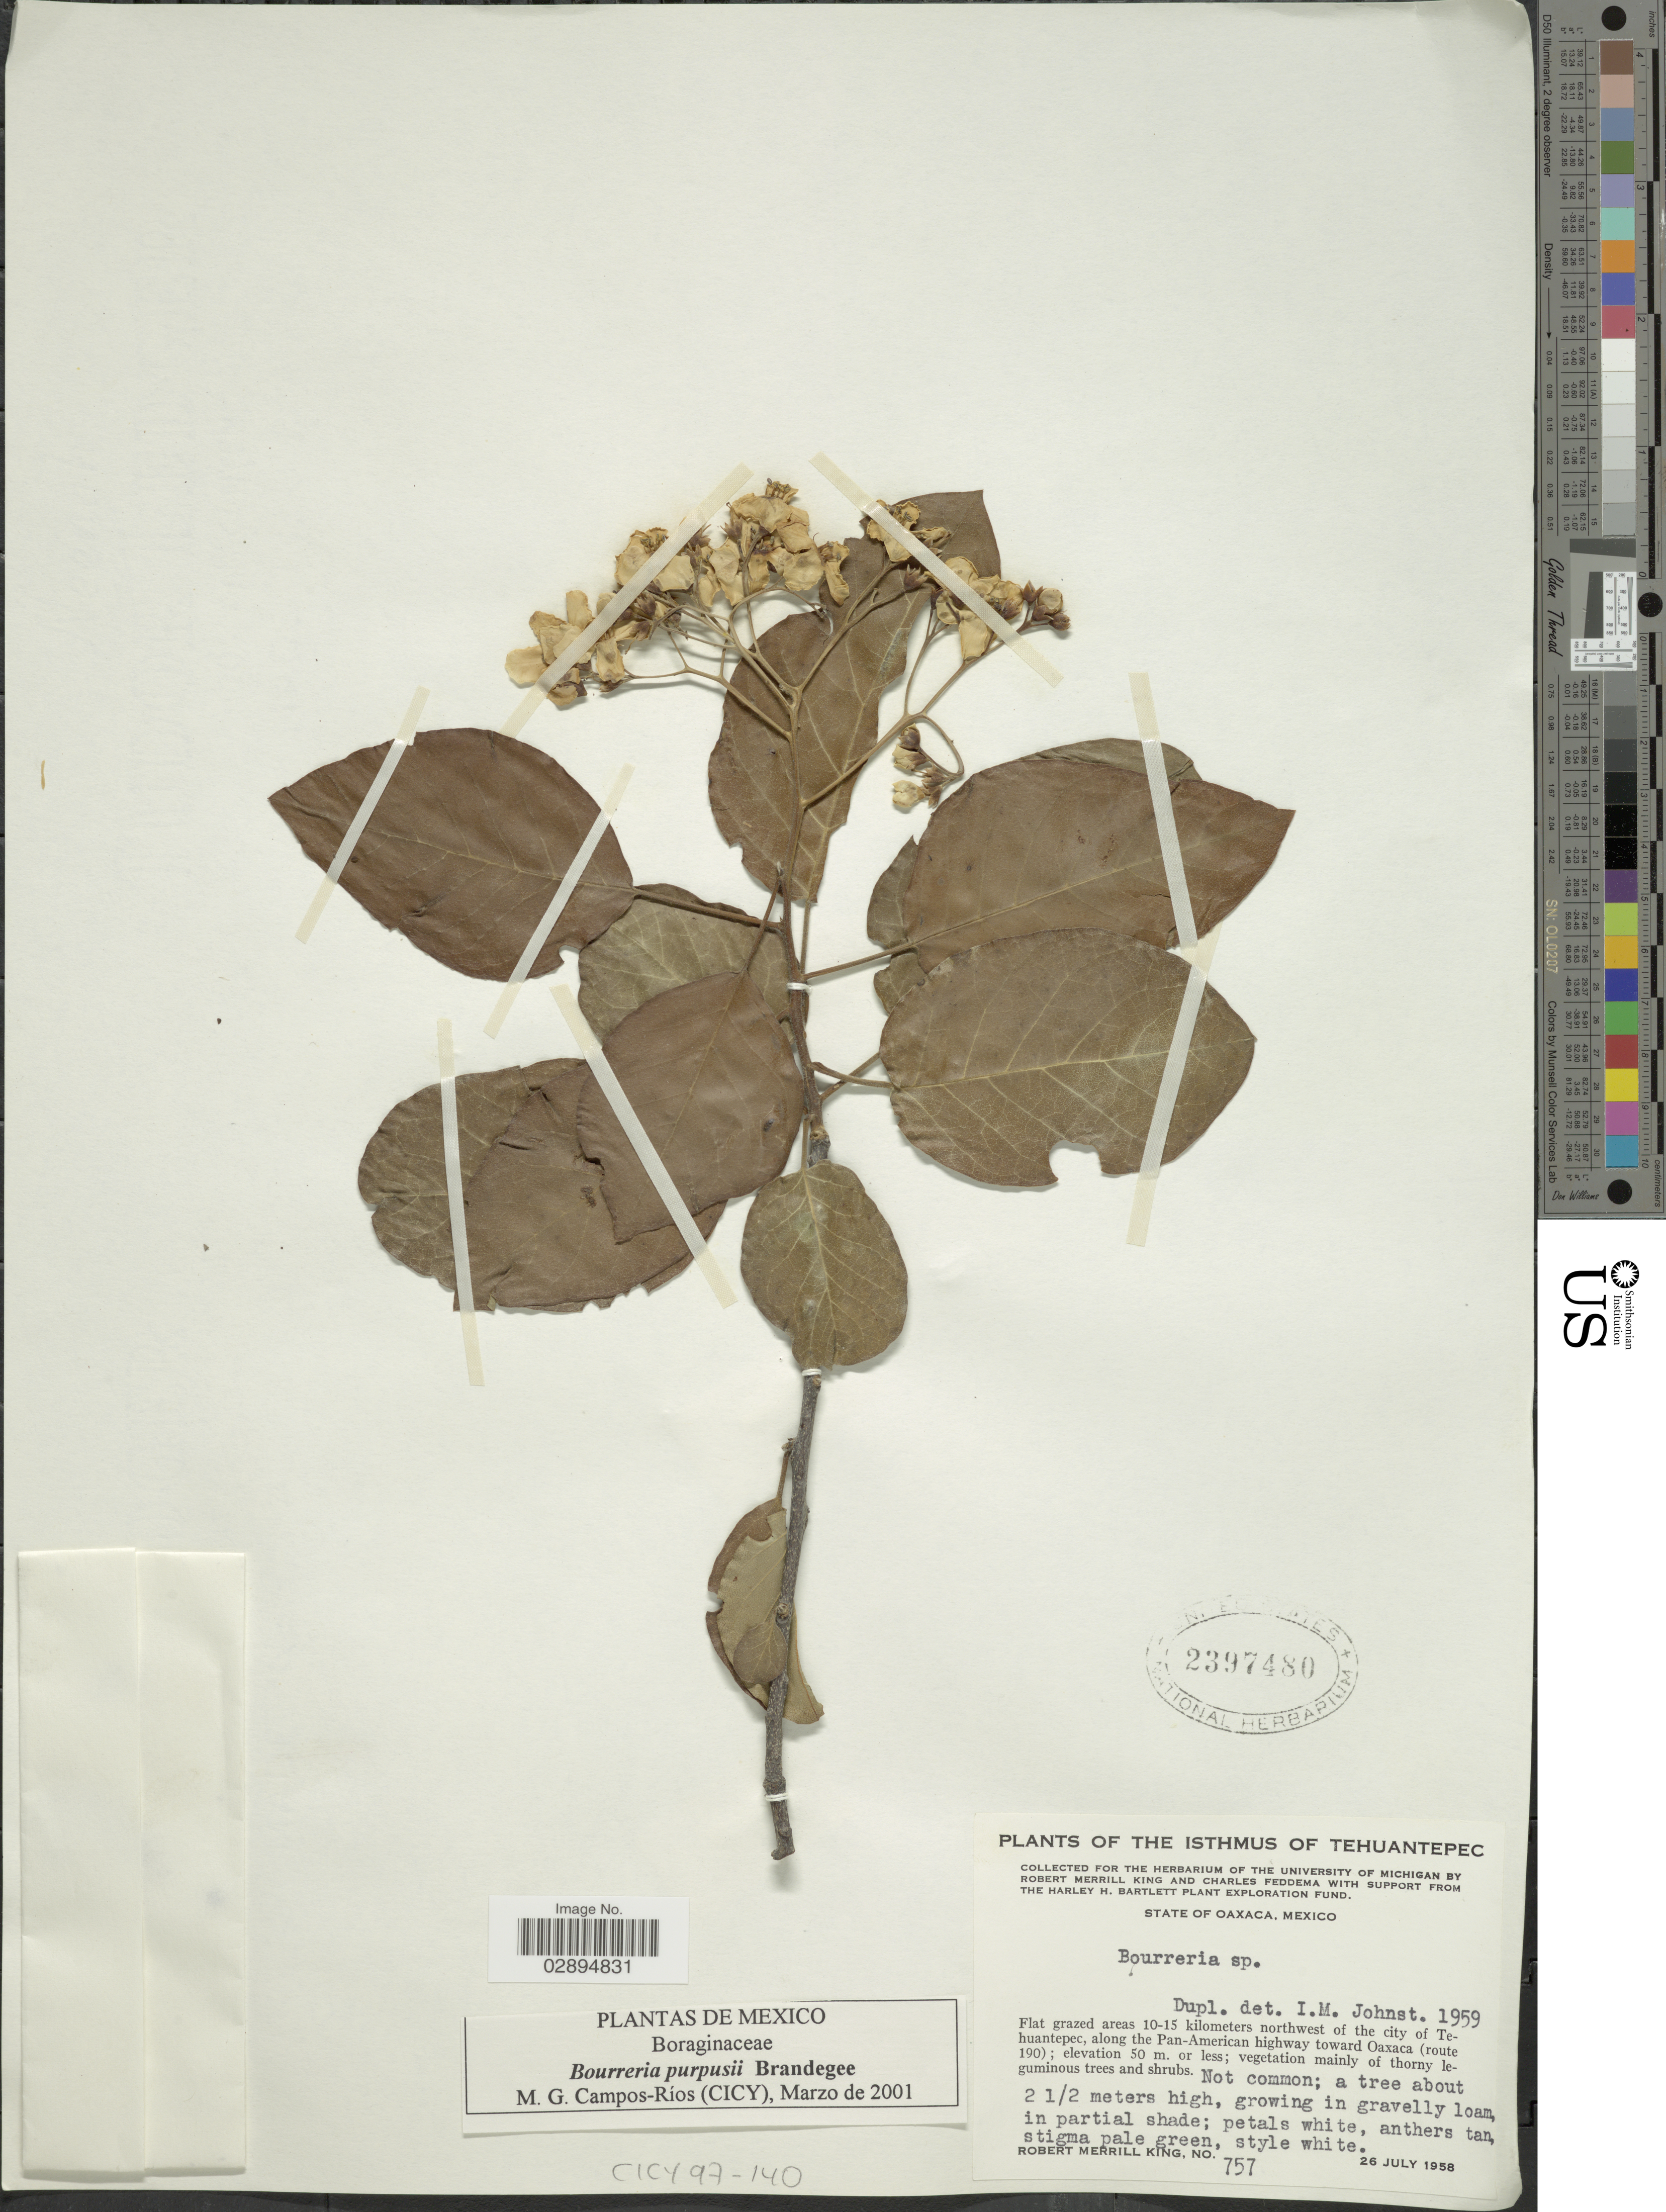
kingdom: Plantae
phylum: Tracheophyta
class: Magnoliopsida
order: Boraginales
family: Ehretiaceae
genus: Bourreria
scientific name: Bourreria purpusii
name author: Brandegee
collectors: R. M. King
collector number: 757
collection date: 1958-07-26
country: Mexico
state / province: Oaxaca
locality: The isthmust of Tehuantepec. Flat grazed areas 10-15 kilometers northwest of the city of Tehuantepec, along the Pan-American highway toward Oaxaca (route 190).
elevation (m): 50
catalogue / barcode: US 2397480